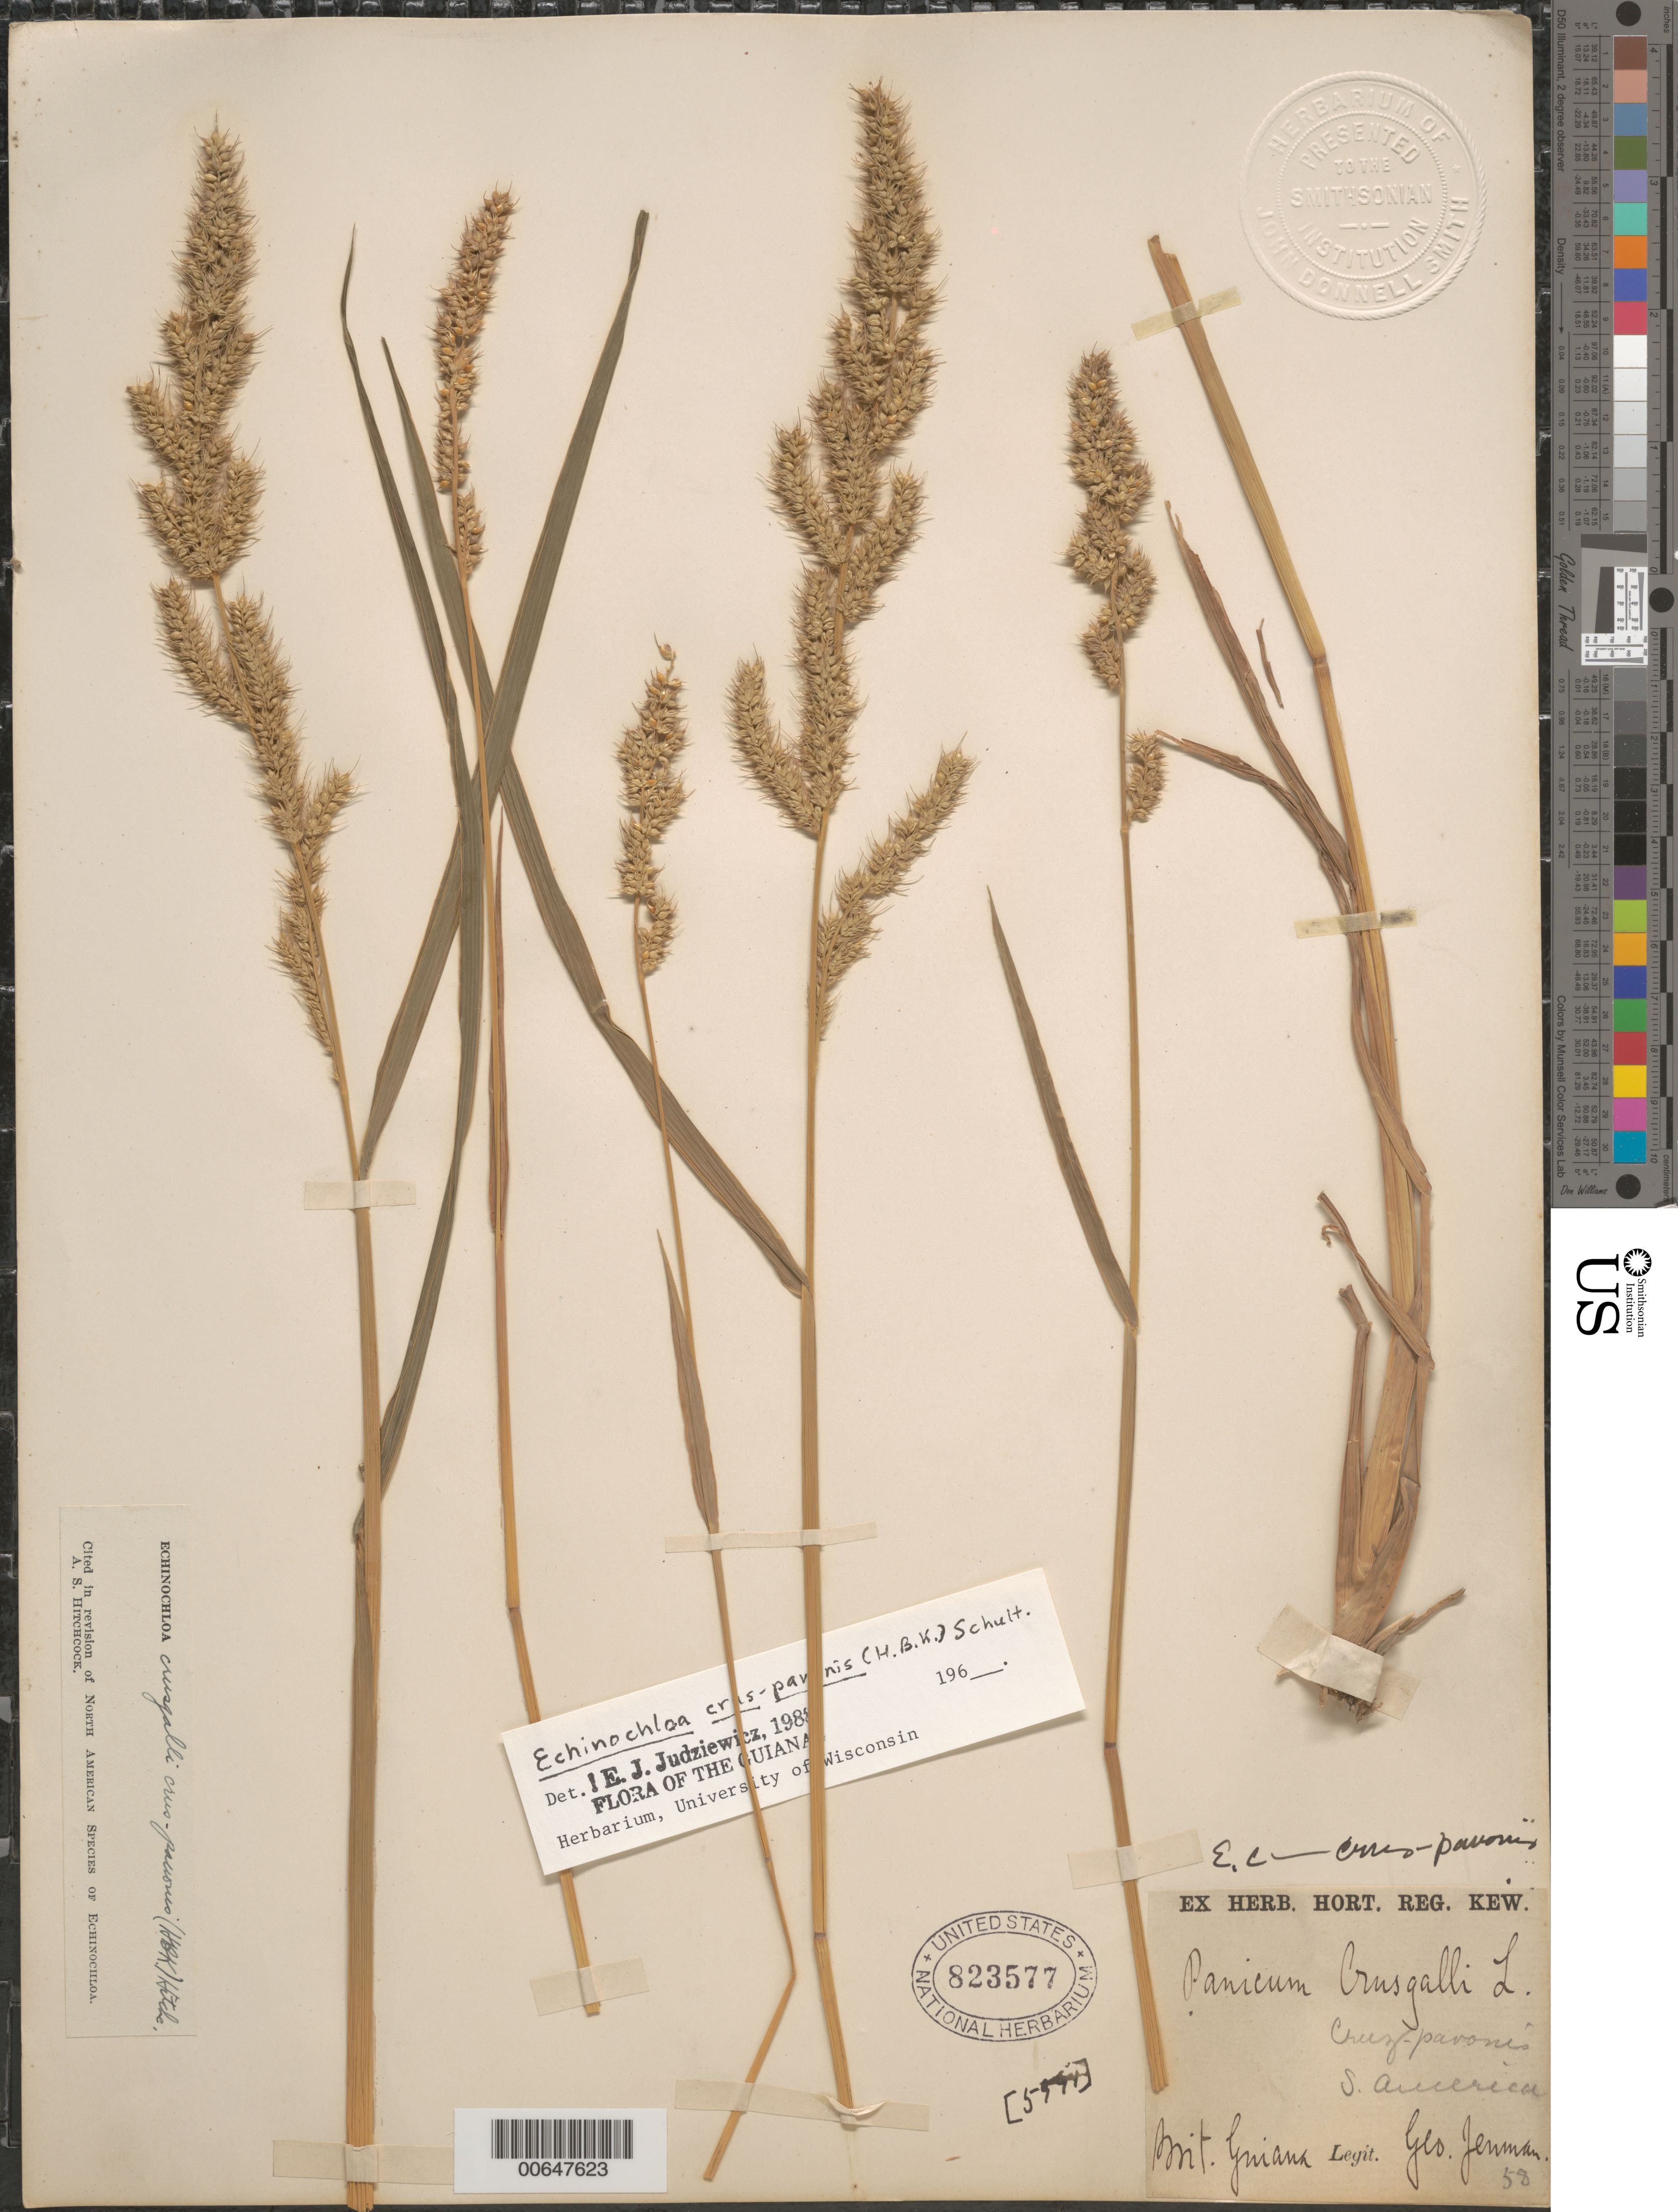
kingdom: Plantae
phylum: Tracheophyta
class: Liliopsida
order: Poales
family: Poaceae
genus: Echinochloa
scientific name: Echinochloa crus-pavonis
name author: (Kunth) Schult.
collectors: G. S. Jenman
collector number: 58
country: Guyana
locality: Brit. Guiana.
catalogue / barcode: US 823577